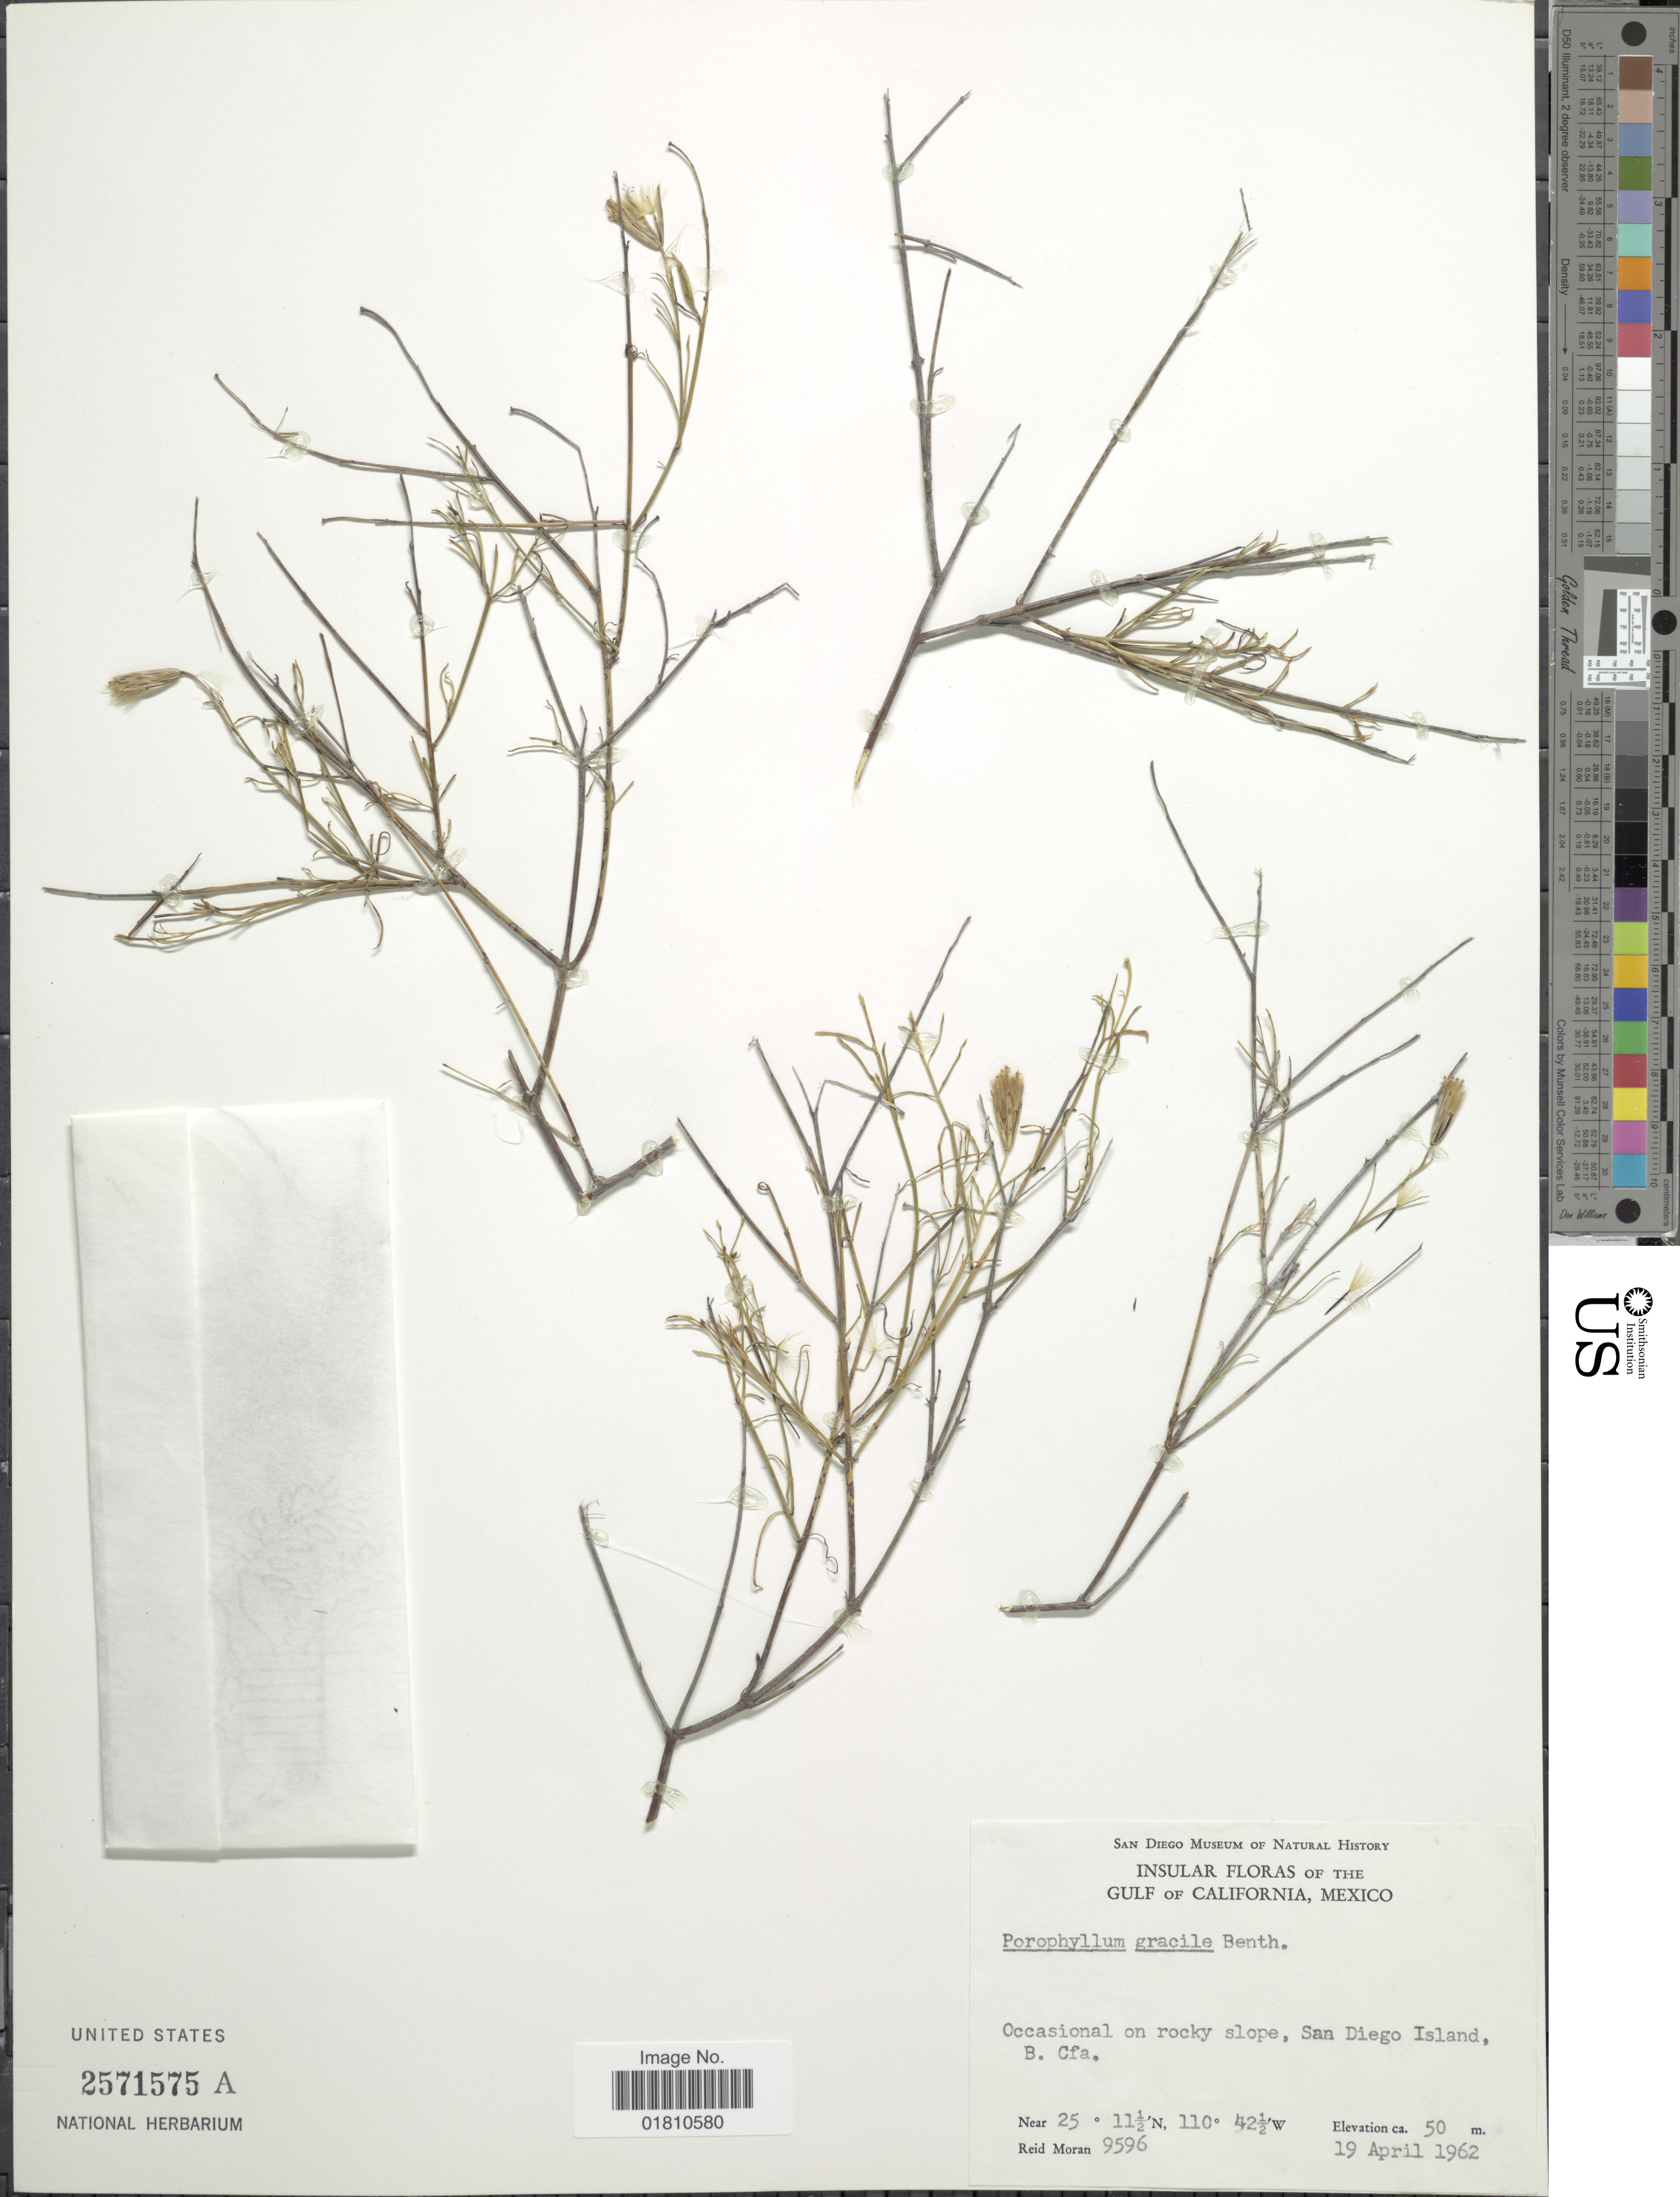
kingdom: Plantae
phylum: Tracheophyta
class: Magnoliopsida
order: Asterales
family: Asteraceae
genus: Porophyllum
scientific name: Porophyllum gracile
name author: Benth.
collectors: R. V. Moran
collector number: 9596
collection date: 1962-04-19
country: Mexico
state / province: Baja California Sur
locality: Insular Floras of the Gulf of California, occasional on rocky slope, San Diego Island.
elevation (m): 50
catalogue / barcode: US 2571575A